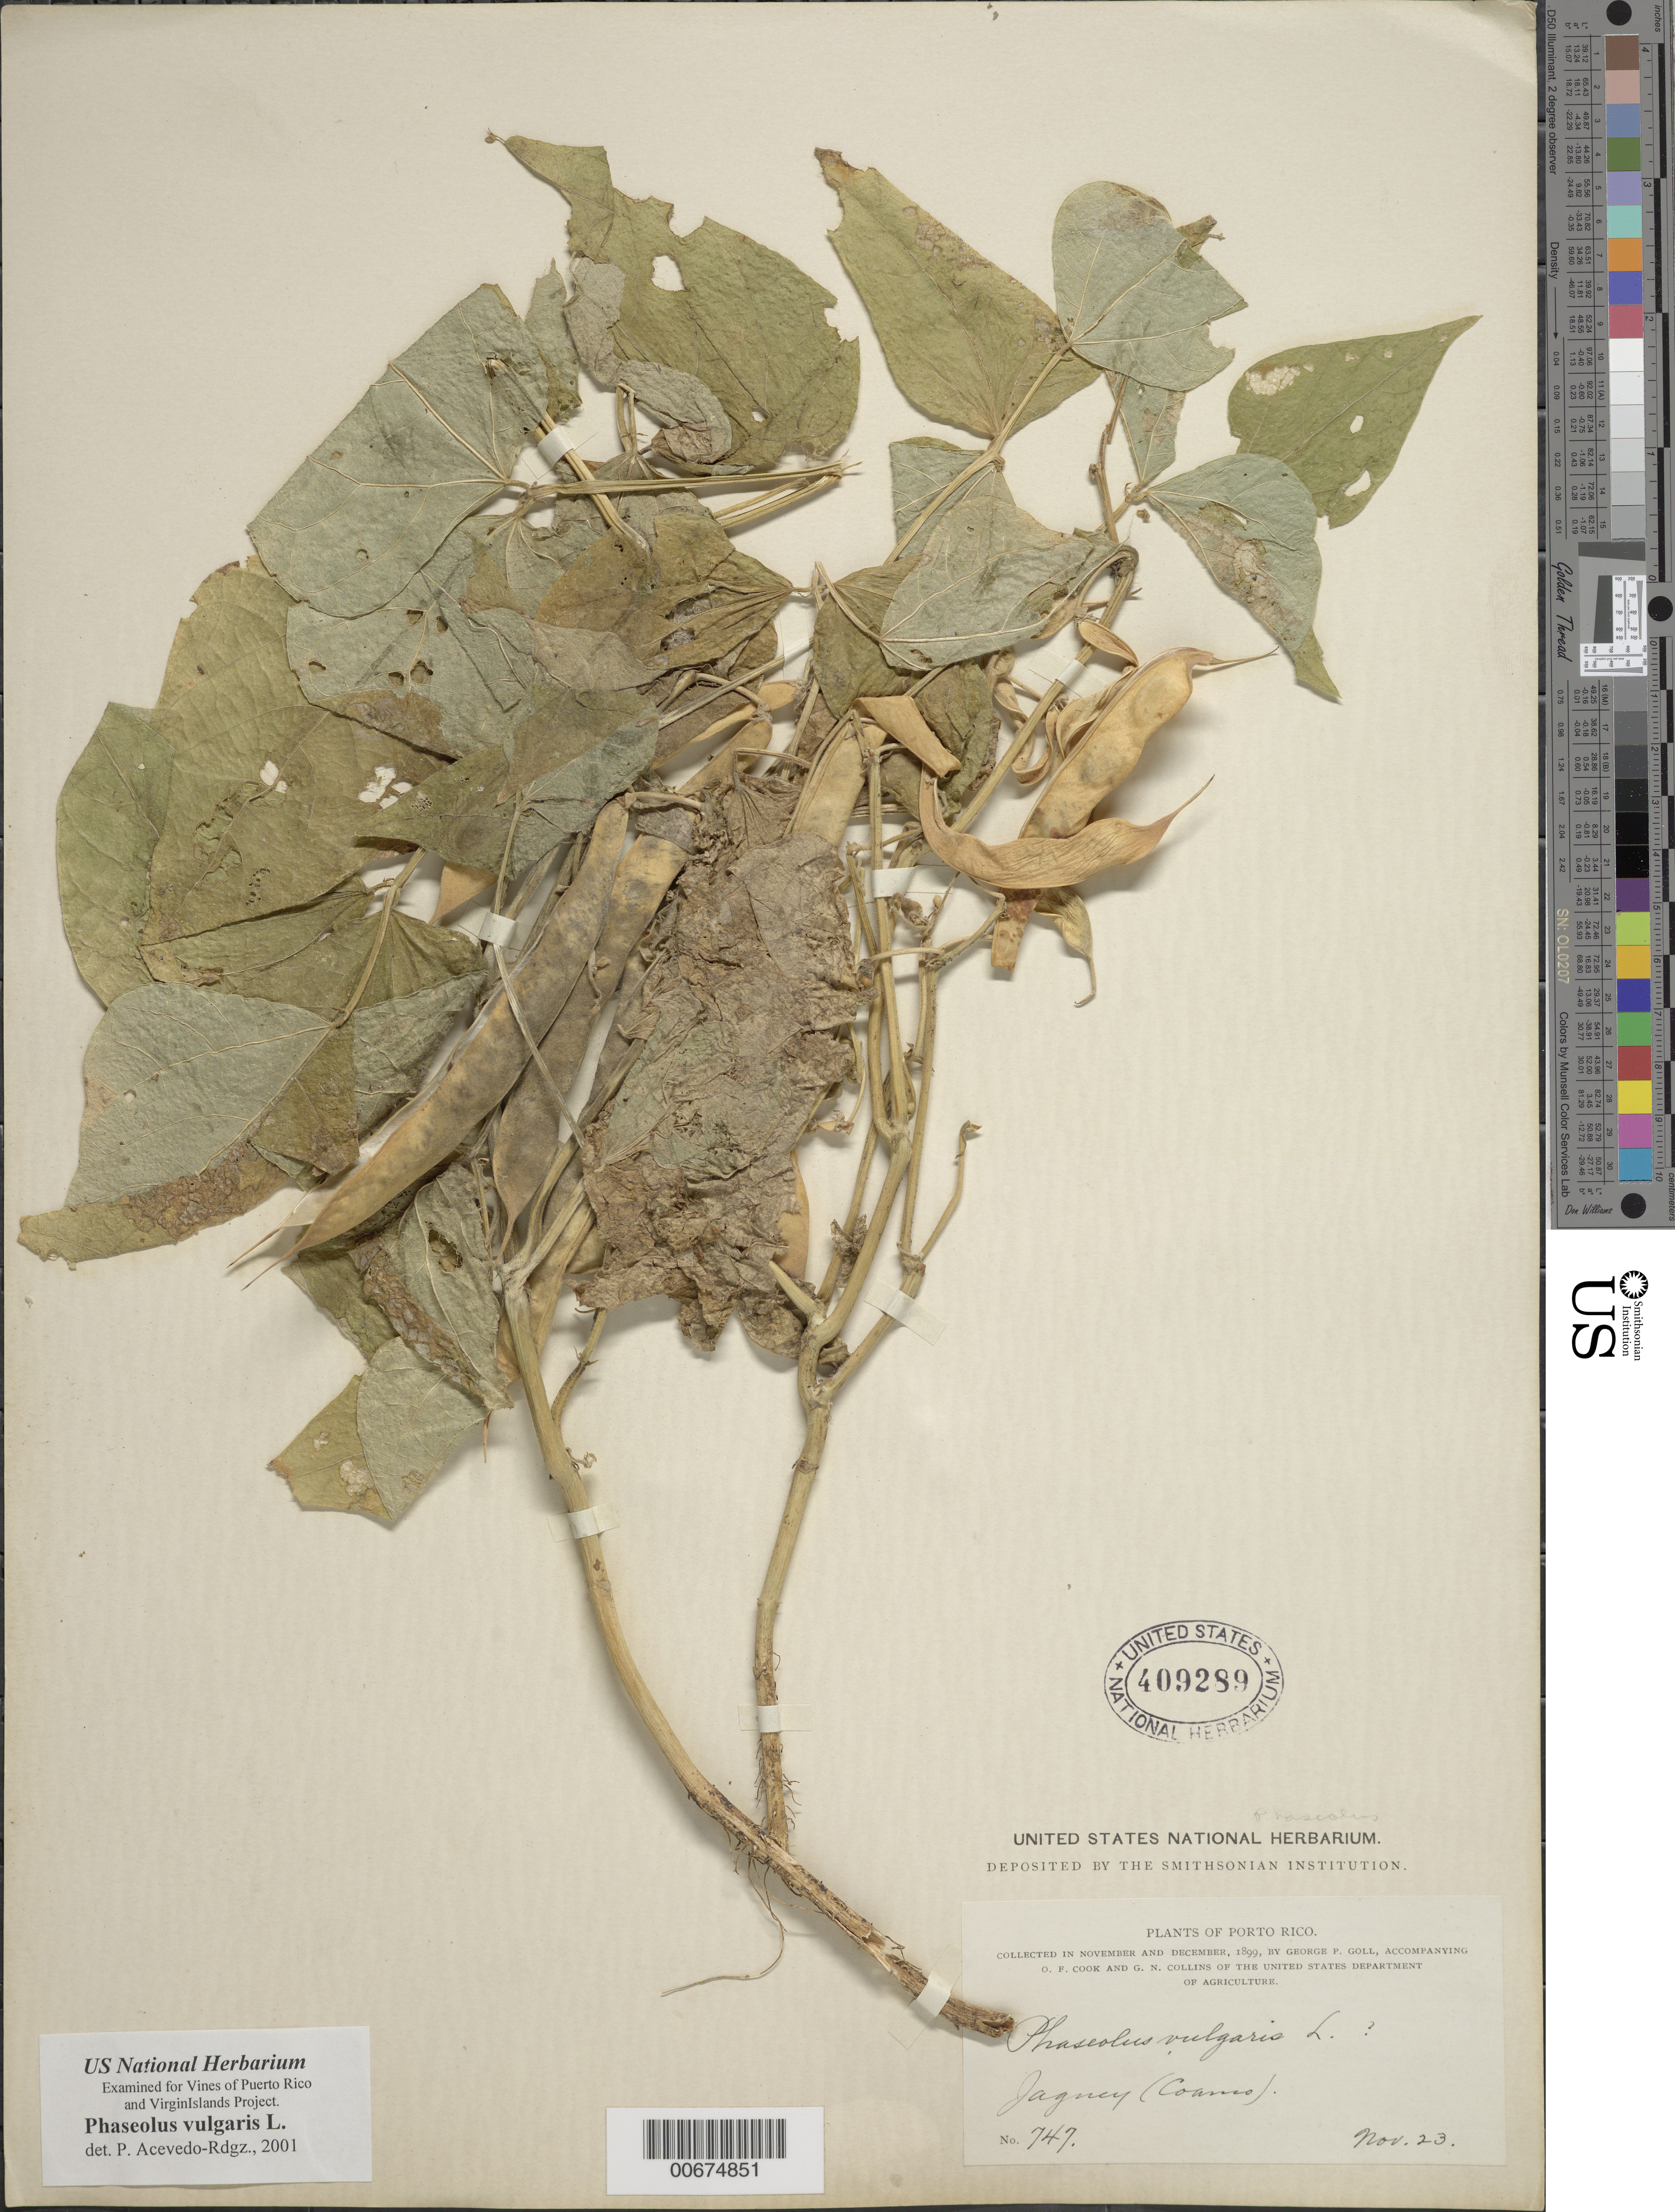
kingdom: Plantae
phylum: Tracheophyta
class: Magnoliopsida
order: Fabales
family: Fabaceae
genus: Phaseolus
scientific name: Phaseolus vulgaris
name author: L.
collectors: G. P. Goll, O. F. Cook & G. Collins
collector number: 747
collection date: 1899-11-23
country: Puerto Rico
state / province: Coamo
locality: Jaguey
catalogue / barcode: US 409289